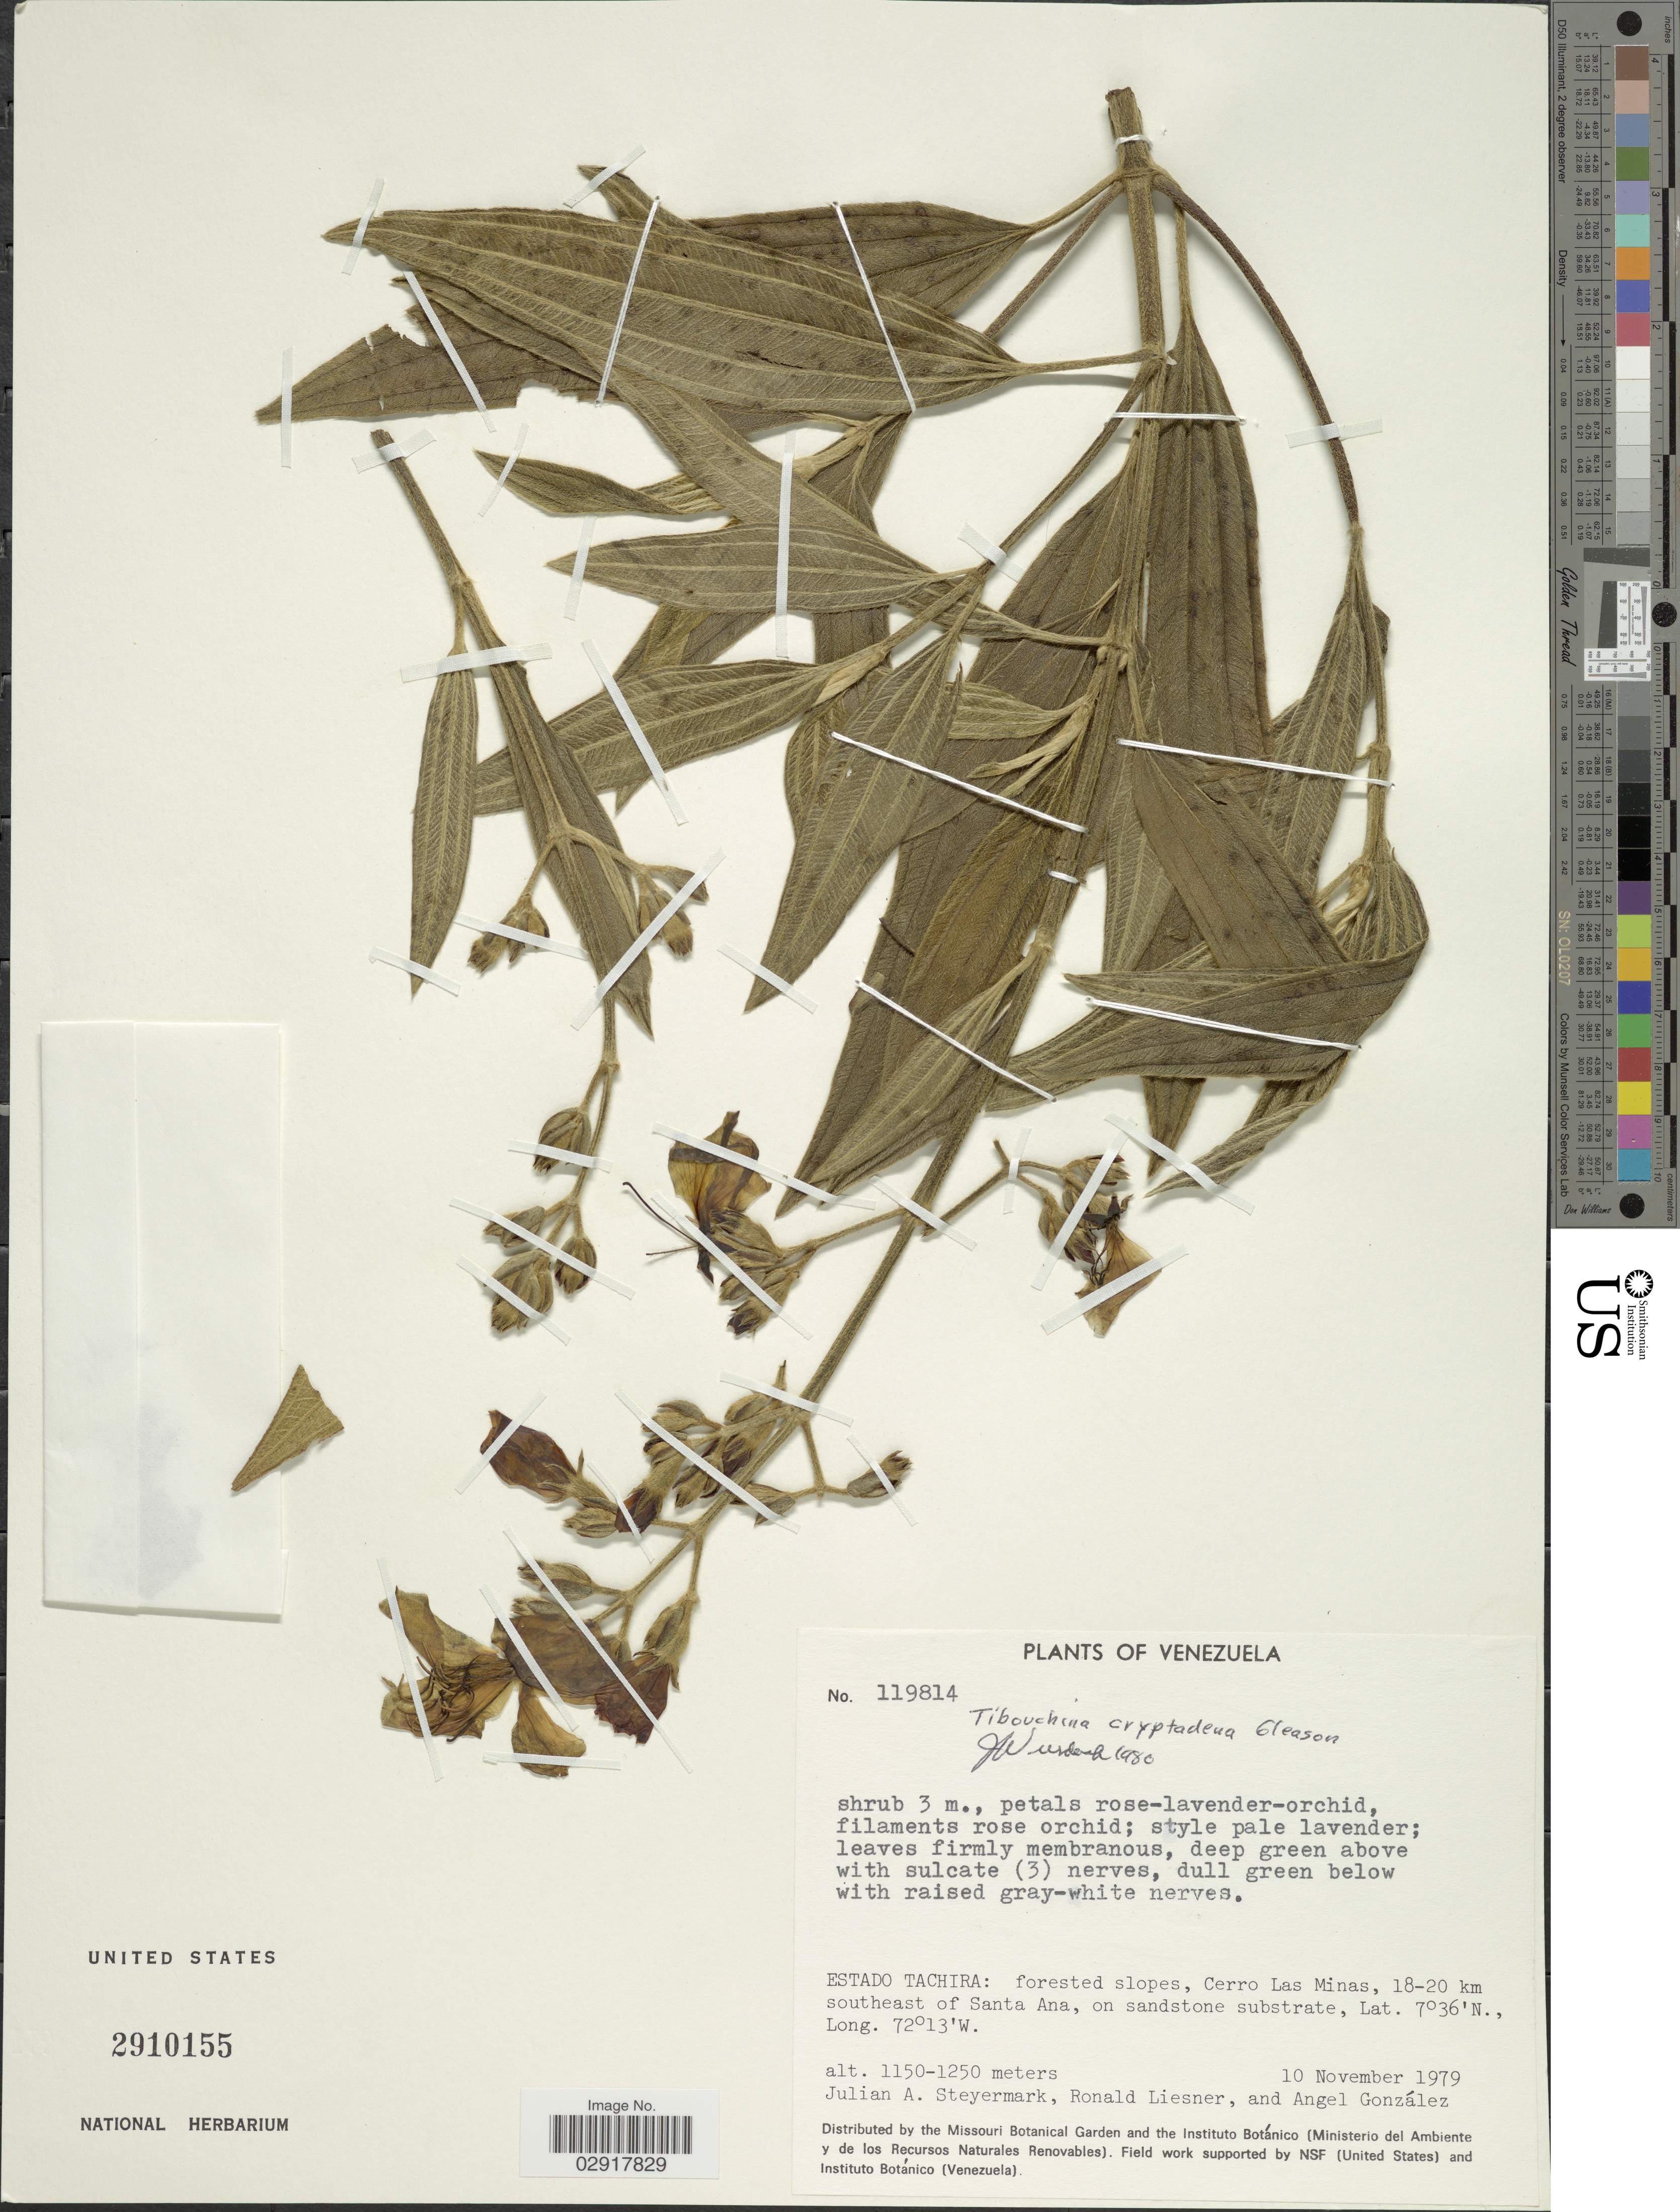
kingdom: Plantae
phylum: Tracheophyta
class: Magnoliopsida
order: Myrtales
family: Melastomataceae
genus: Pleroma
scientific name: Pleroma cryptadenum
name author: (Gleason) P.J.F. Guim. & Michelang.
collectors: J. Steyermark, R. L. Liesner & A. C. González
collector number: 119814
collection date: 1979-11-10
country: Venezuela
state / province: Tachira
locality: Estado Tachira: forested slopes, Cerro Las Minas, 18-20 km southeast of Santa Ana, on sandstone substrate.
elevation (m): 1150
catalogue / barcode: US 2910155